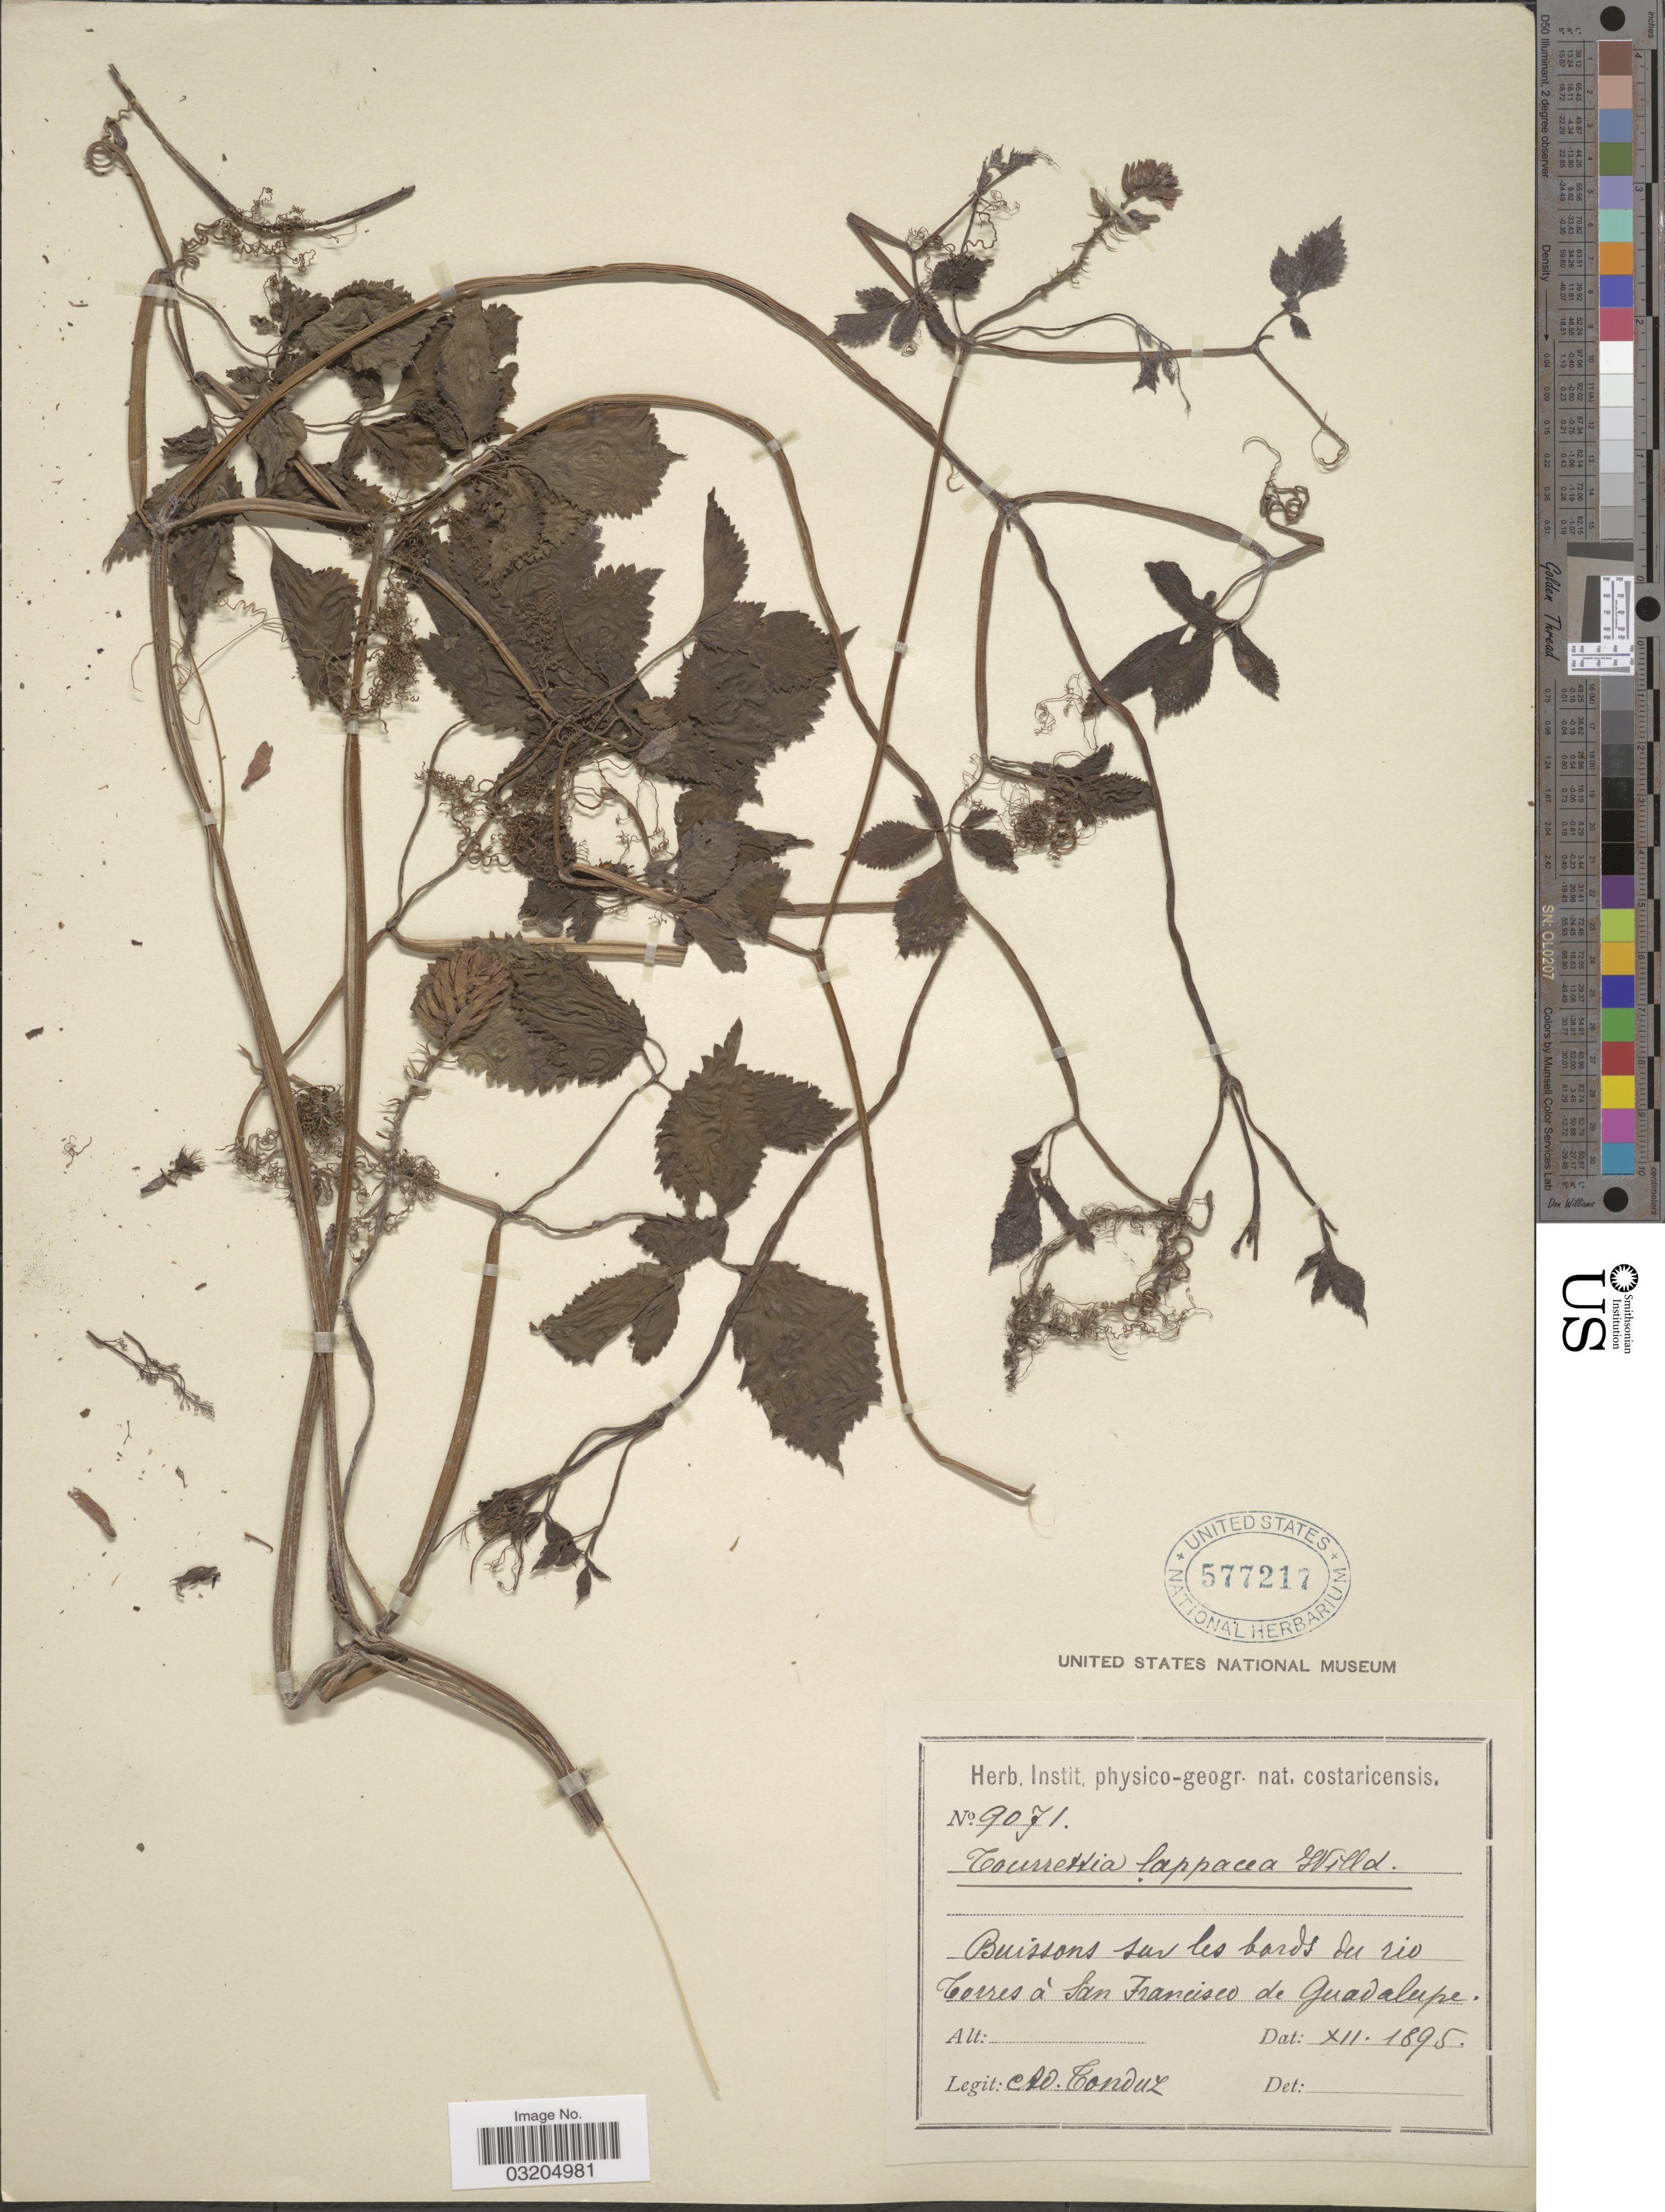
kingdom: Plantae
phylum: Tracheophyta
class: Magnoliopsida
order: Lamiales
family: Bignoniaceae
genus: Tourrettia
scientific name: Tourrettia lappacea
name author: (L'Hér.) Willd.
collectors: A. Tonduz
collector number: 9071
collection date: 1895-12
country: Costa Rica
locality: Buissons sur les bords du rio Torres à San Francisco de Guadalupe.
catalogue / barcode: US 577217